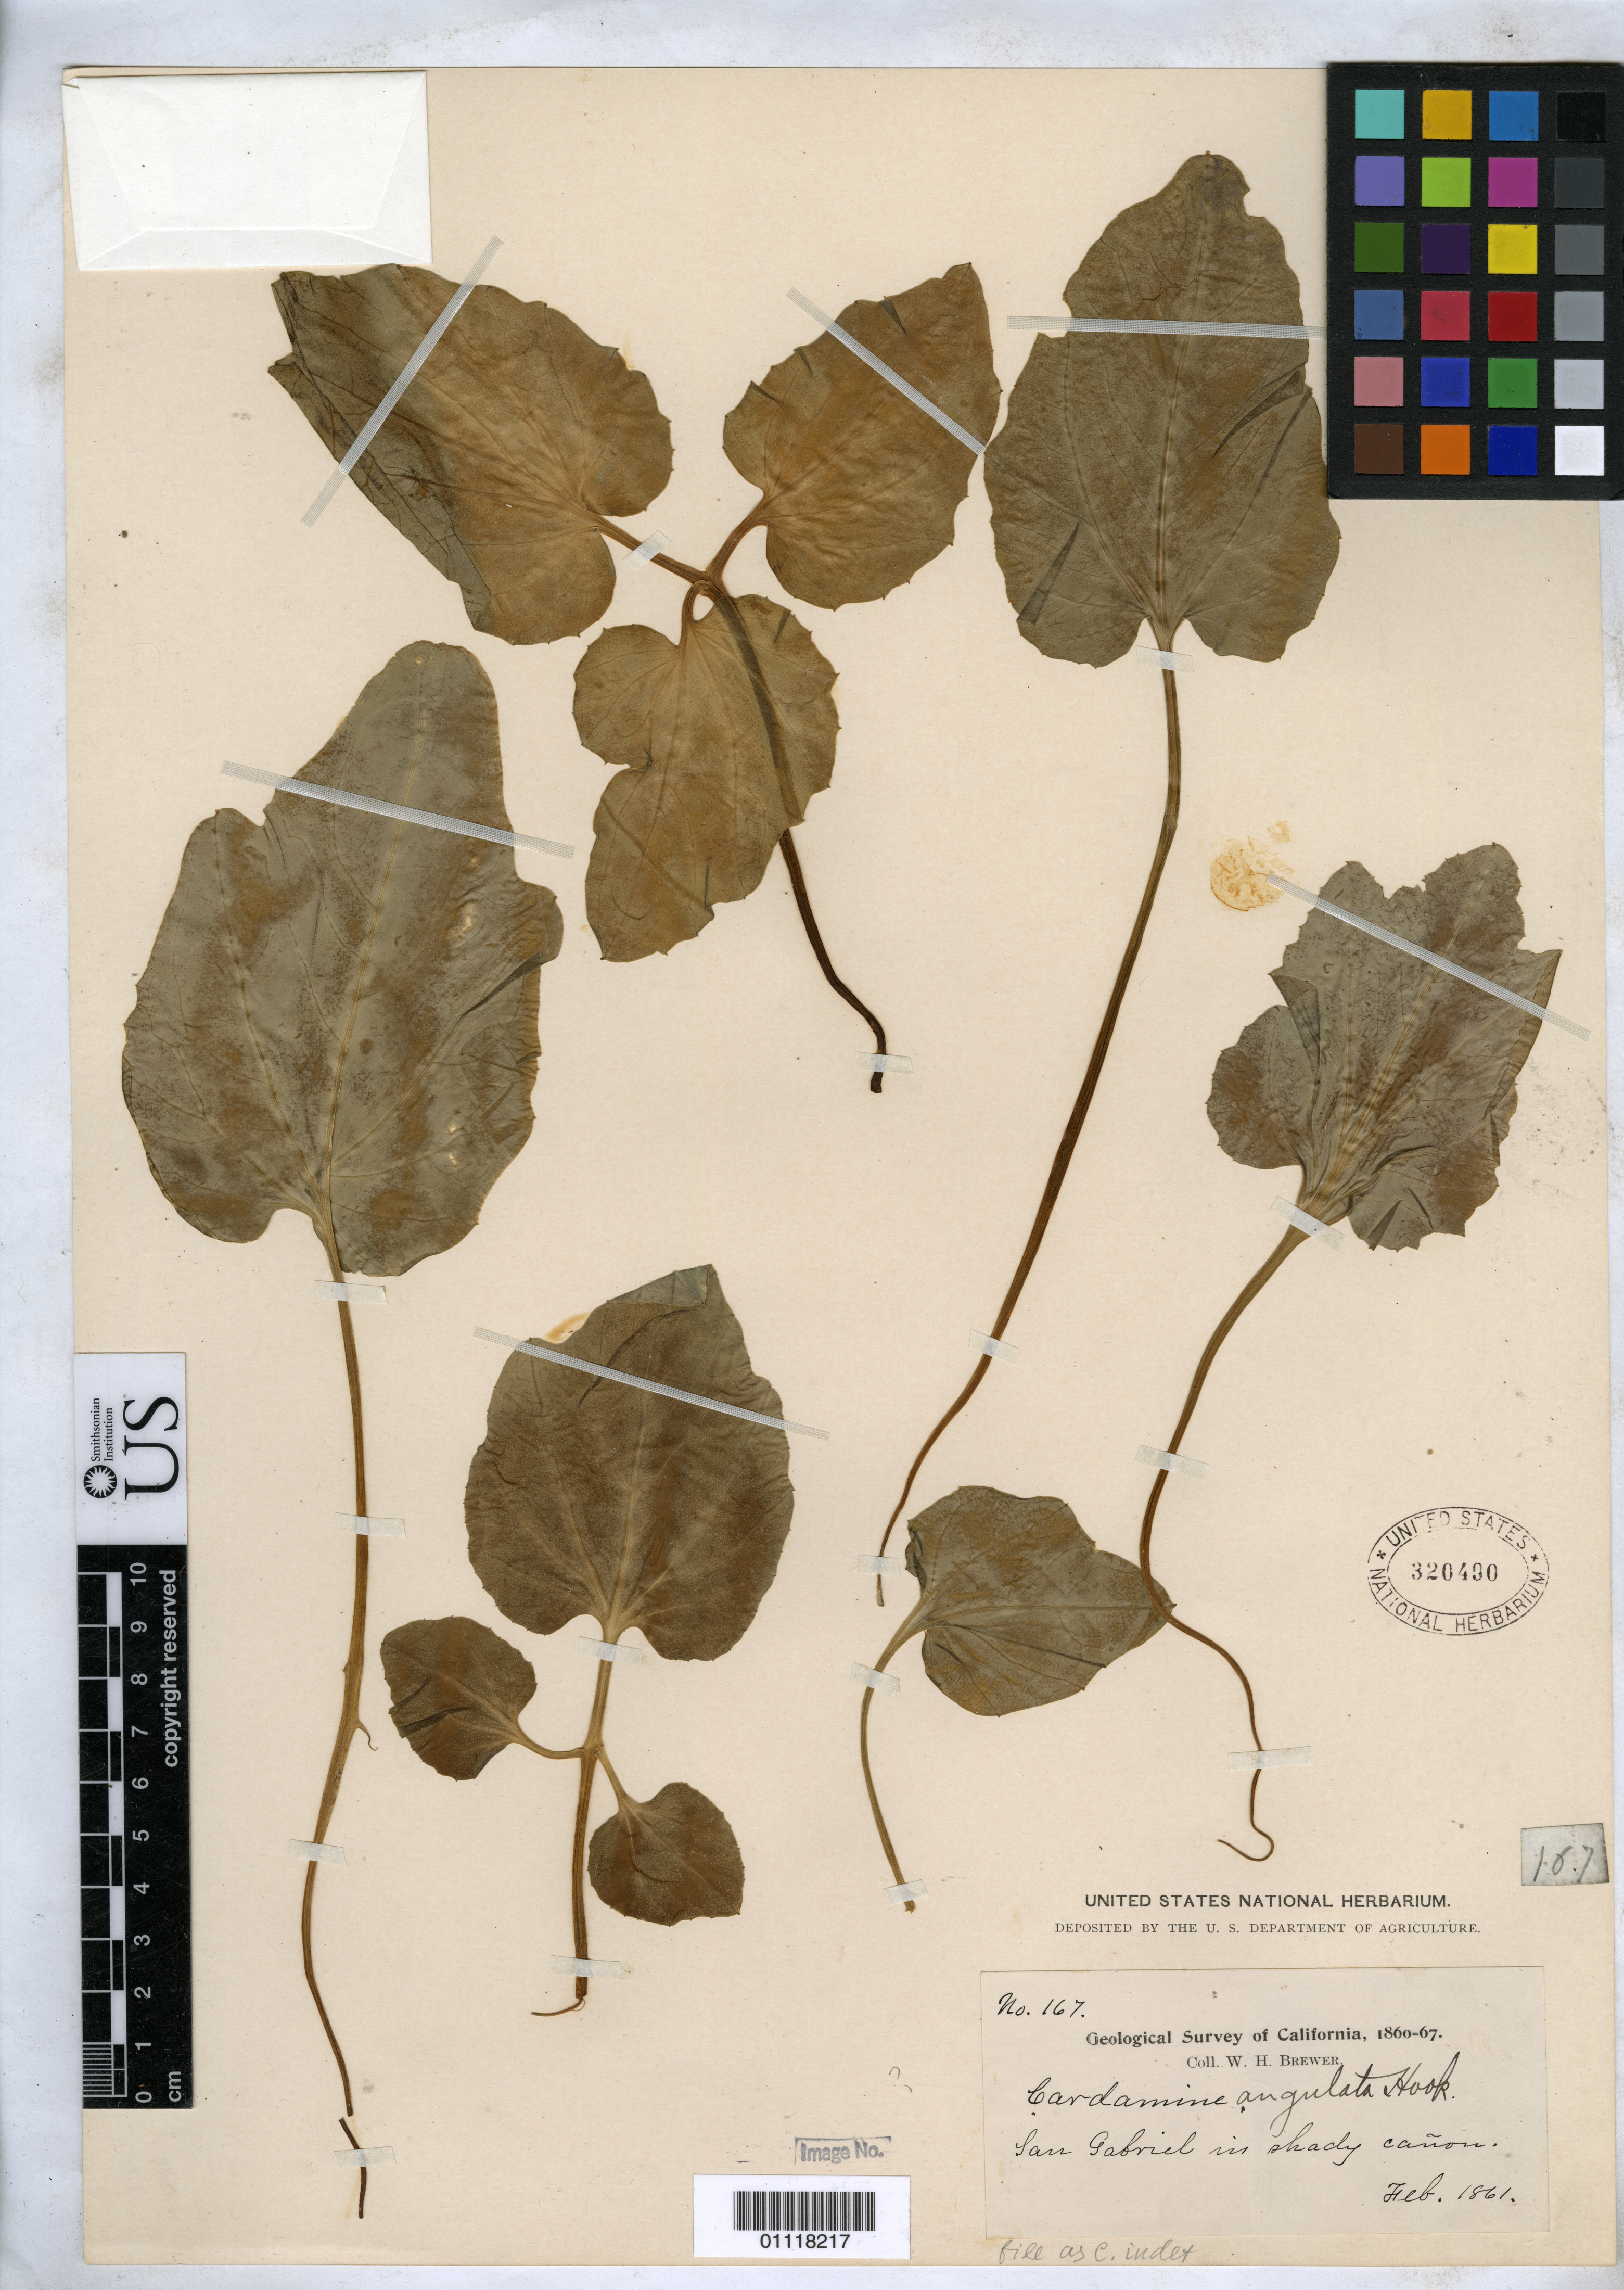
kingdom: Plantae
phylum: Tracheophyta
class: Magnoliopsida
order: Brassicales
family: Brassicaceae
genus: Cardamine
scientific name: Cardamine sp.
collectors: W. H. Brewer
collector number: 167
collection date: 1861-02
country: United States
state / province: California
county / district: Los Angeles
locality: San Gabriel, in shady canyon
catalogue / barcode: US 320490